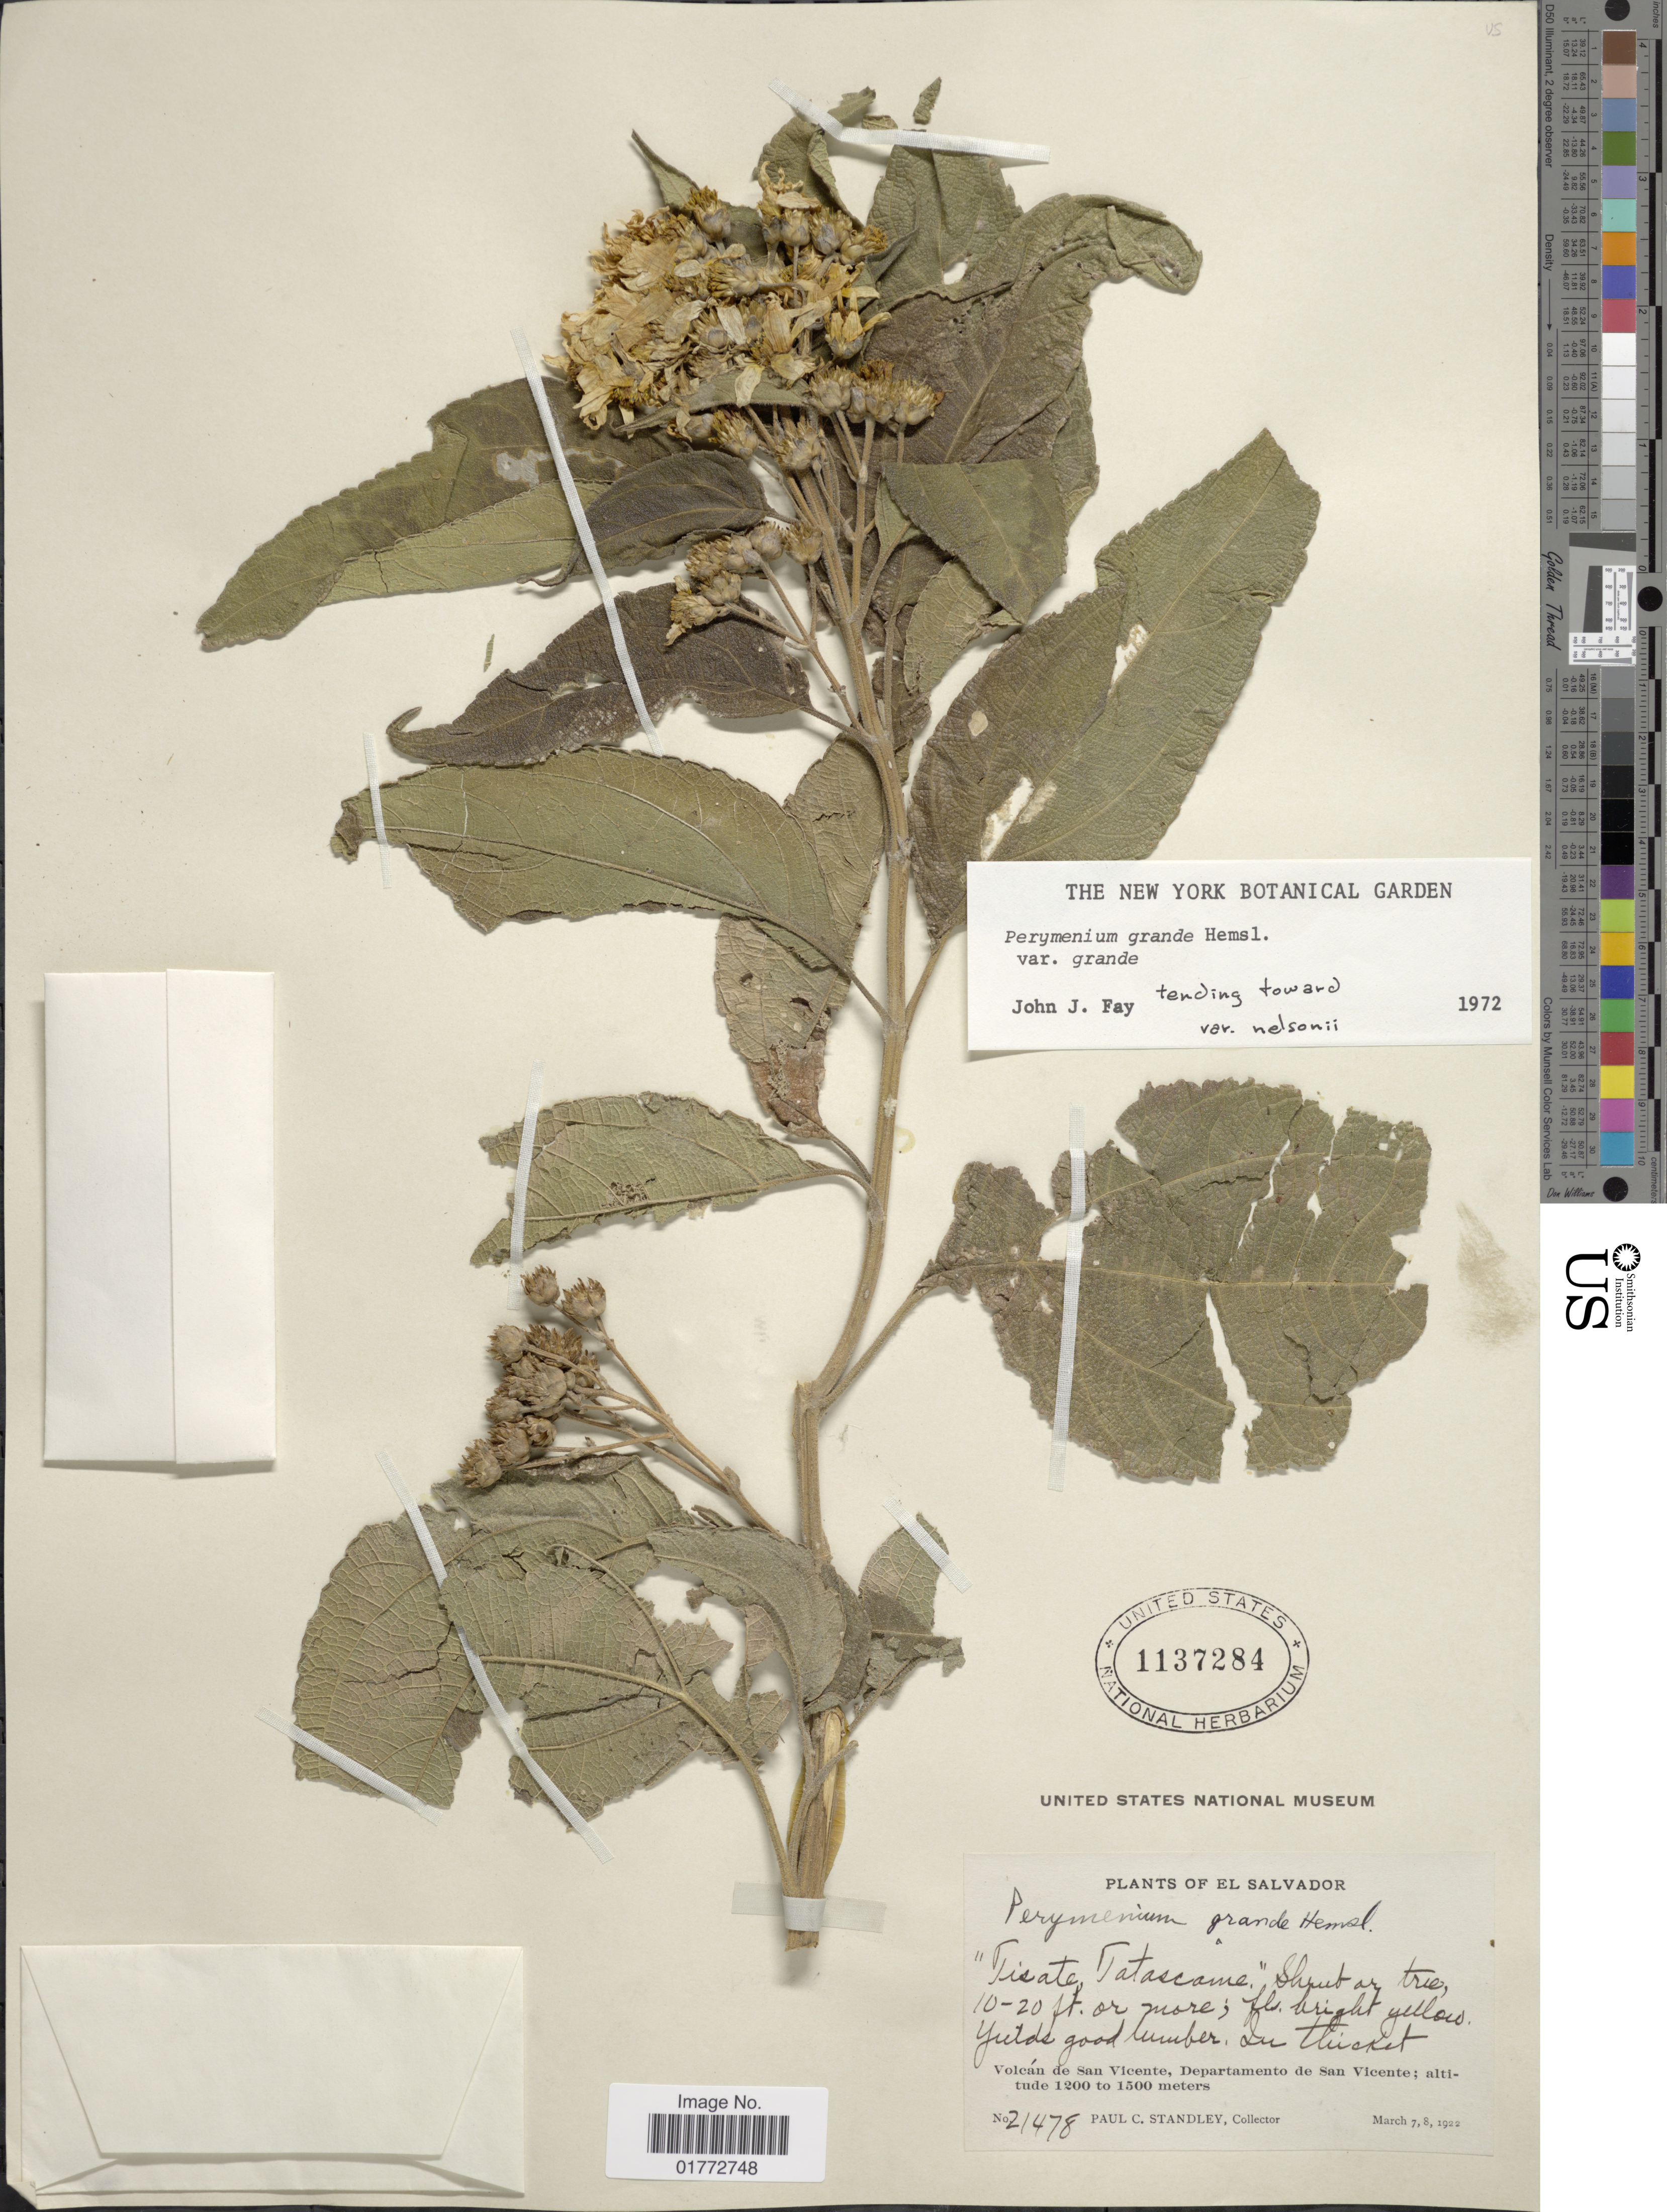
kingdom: Plantae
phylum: Tracheophyta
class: Magnoliopsida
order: Asterales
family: Asteraceae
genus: Perymenium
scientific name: Perymenium grande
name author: Hemsl.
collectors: P. C. Standley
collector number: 21478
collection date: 1922-03-07/1922-03-08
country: El Salvador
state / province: San Vincente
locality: Volcan de San Vicente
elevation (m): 1200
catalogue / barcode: US 1137284